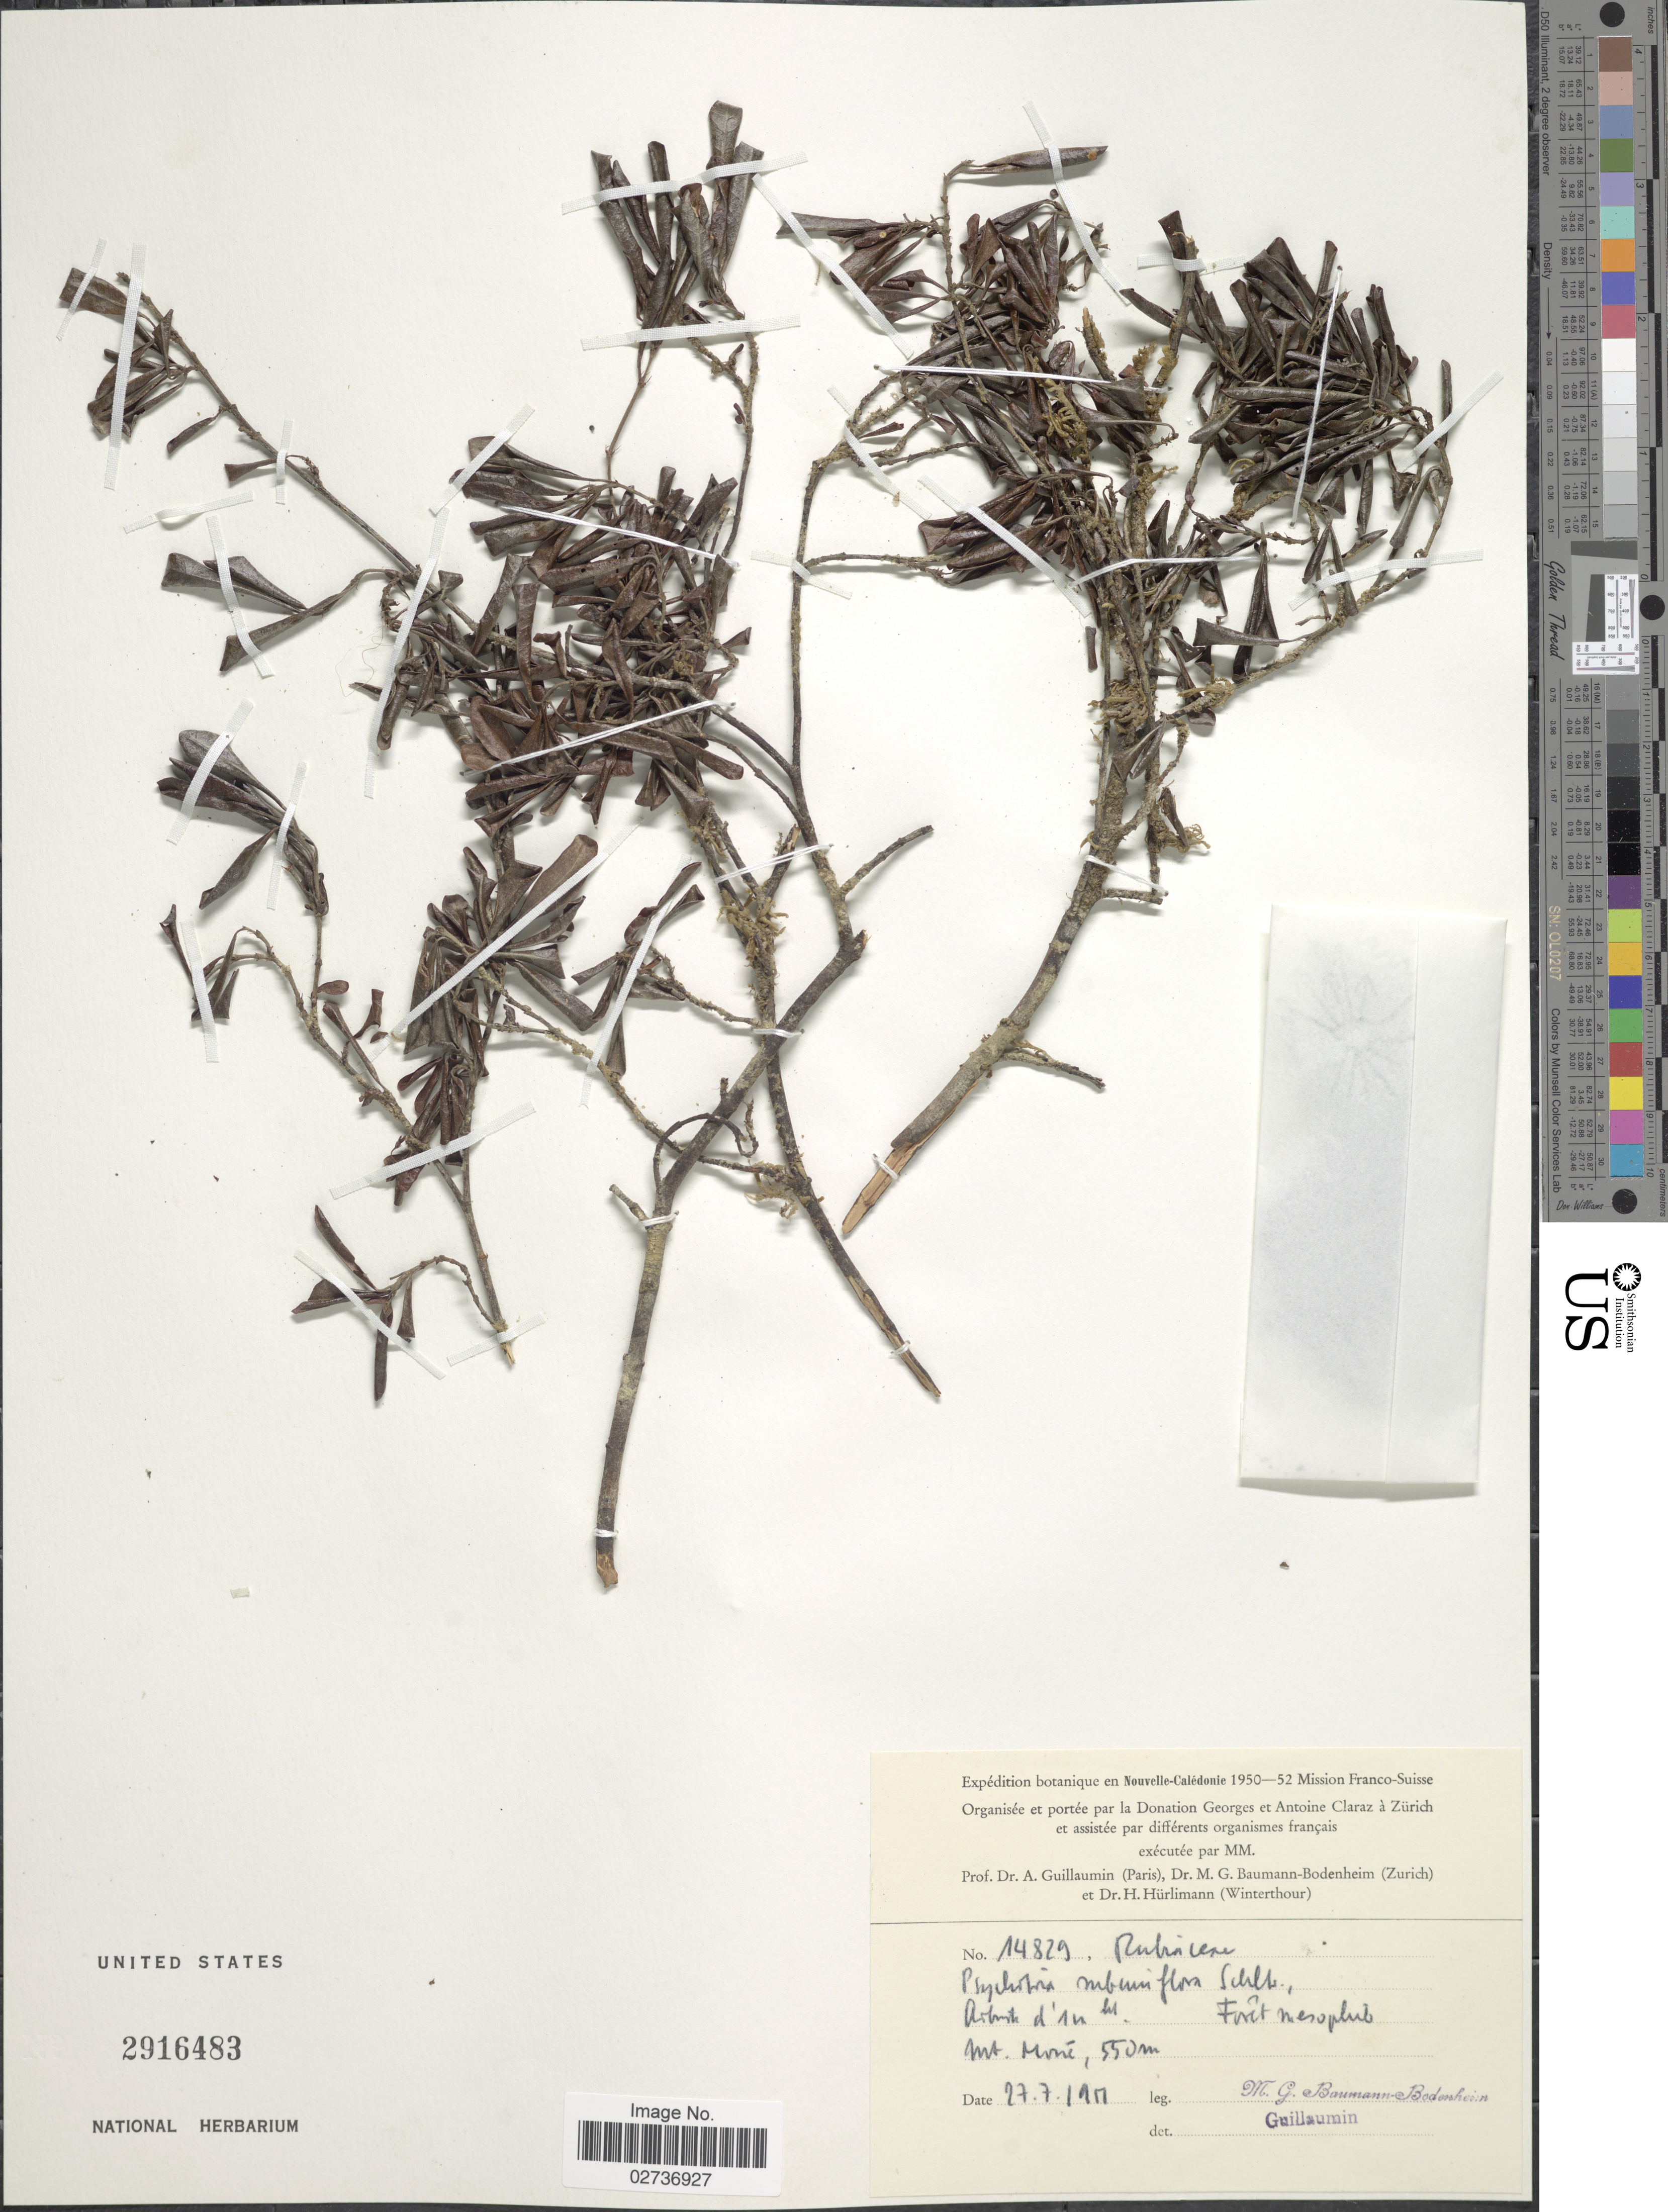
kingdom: Plantae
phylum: Tracheophyta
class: Magnoliopsida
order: Gentianales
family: Rubiaceae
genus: Psychotria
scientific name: Psychotria subuniflora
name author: (Baill.) Schltr.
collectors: M. G. Baumann-Bodenheim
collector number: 14829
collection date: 1951-07-27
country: New Caledonia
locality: Mt. Hone [interpreted]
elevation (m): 550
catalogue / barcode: US 2916483